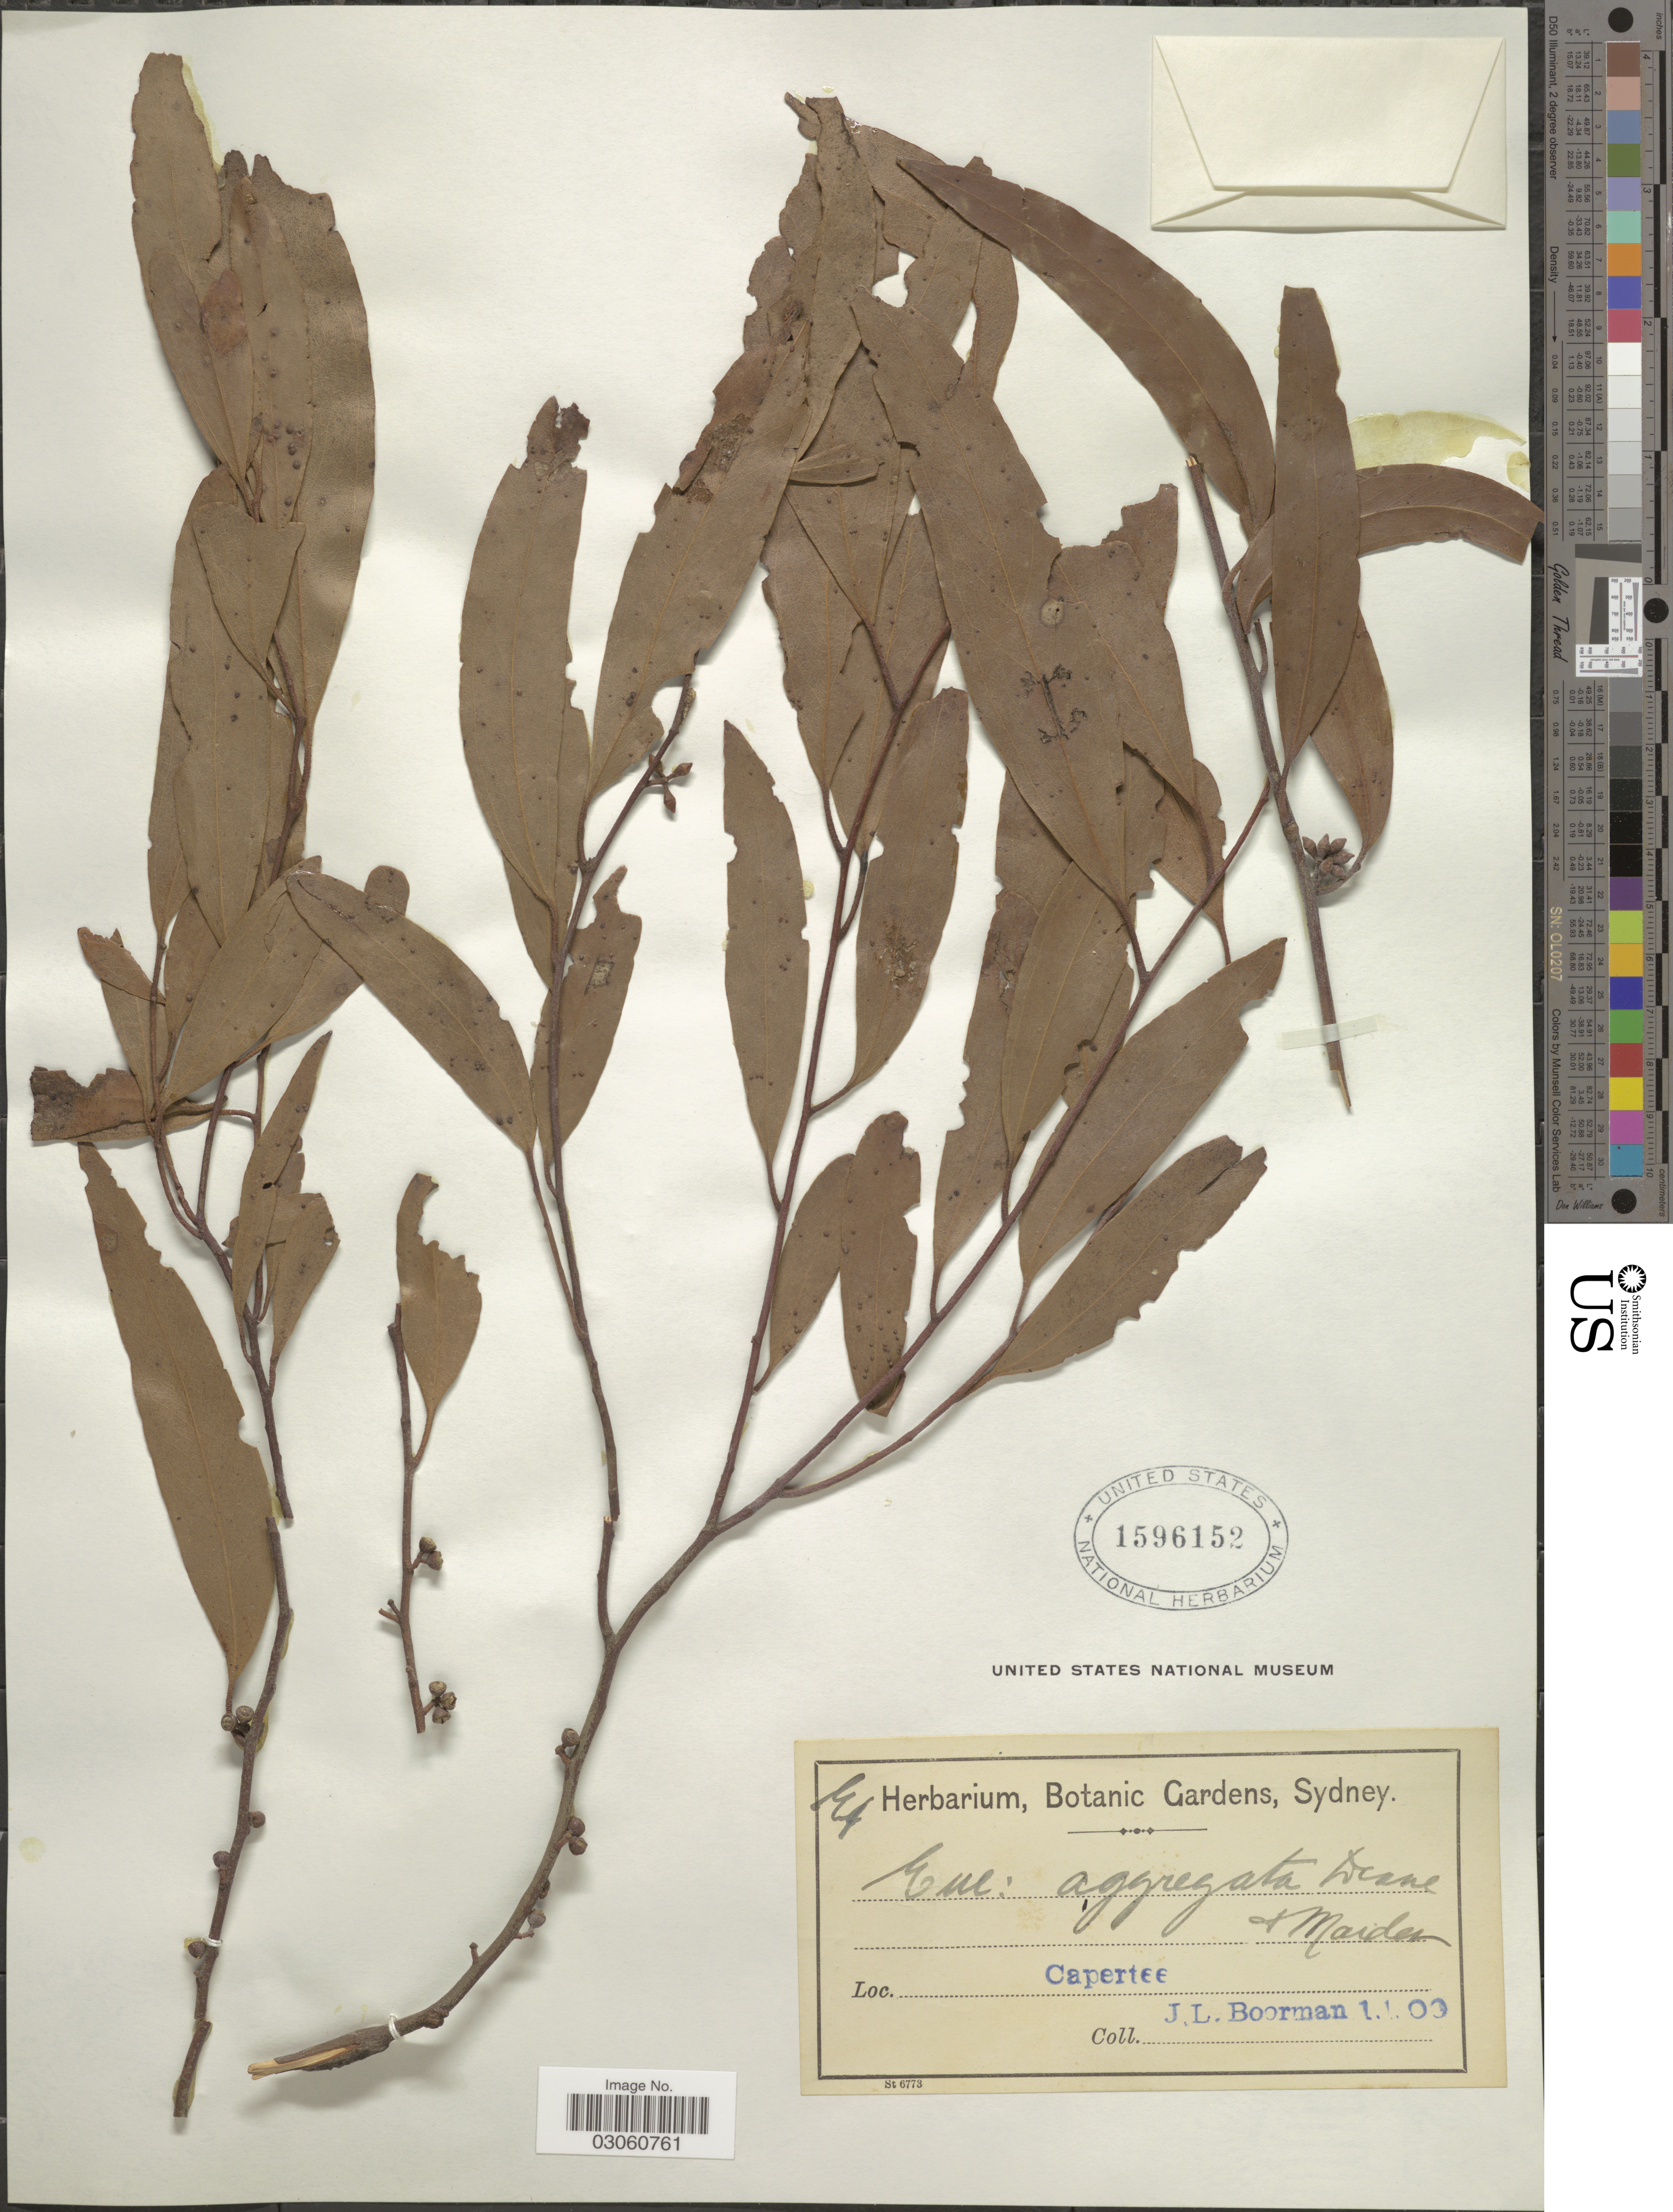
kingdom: Plantae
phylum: Tracheophyta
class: Magnoliopsida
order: Myrtales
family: Myrtaceae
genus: Eucalyptus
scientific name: Eucalyptus aggregata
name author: H. Deane & Maiden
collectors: J. Boorman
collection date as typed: Transcribed d/m/y: 4/1/0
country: Australia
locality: Capertee.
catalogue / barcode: US 1596152